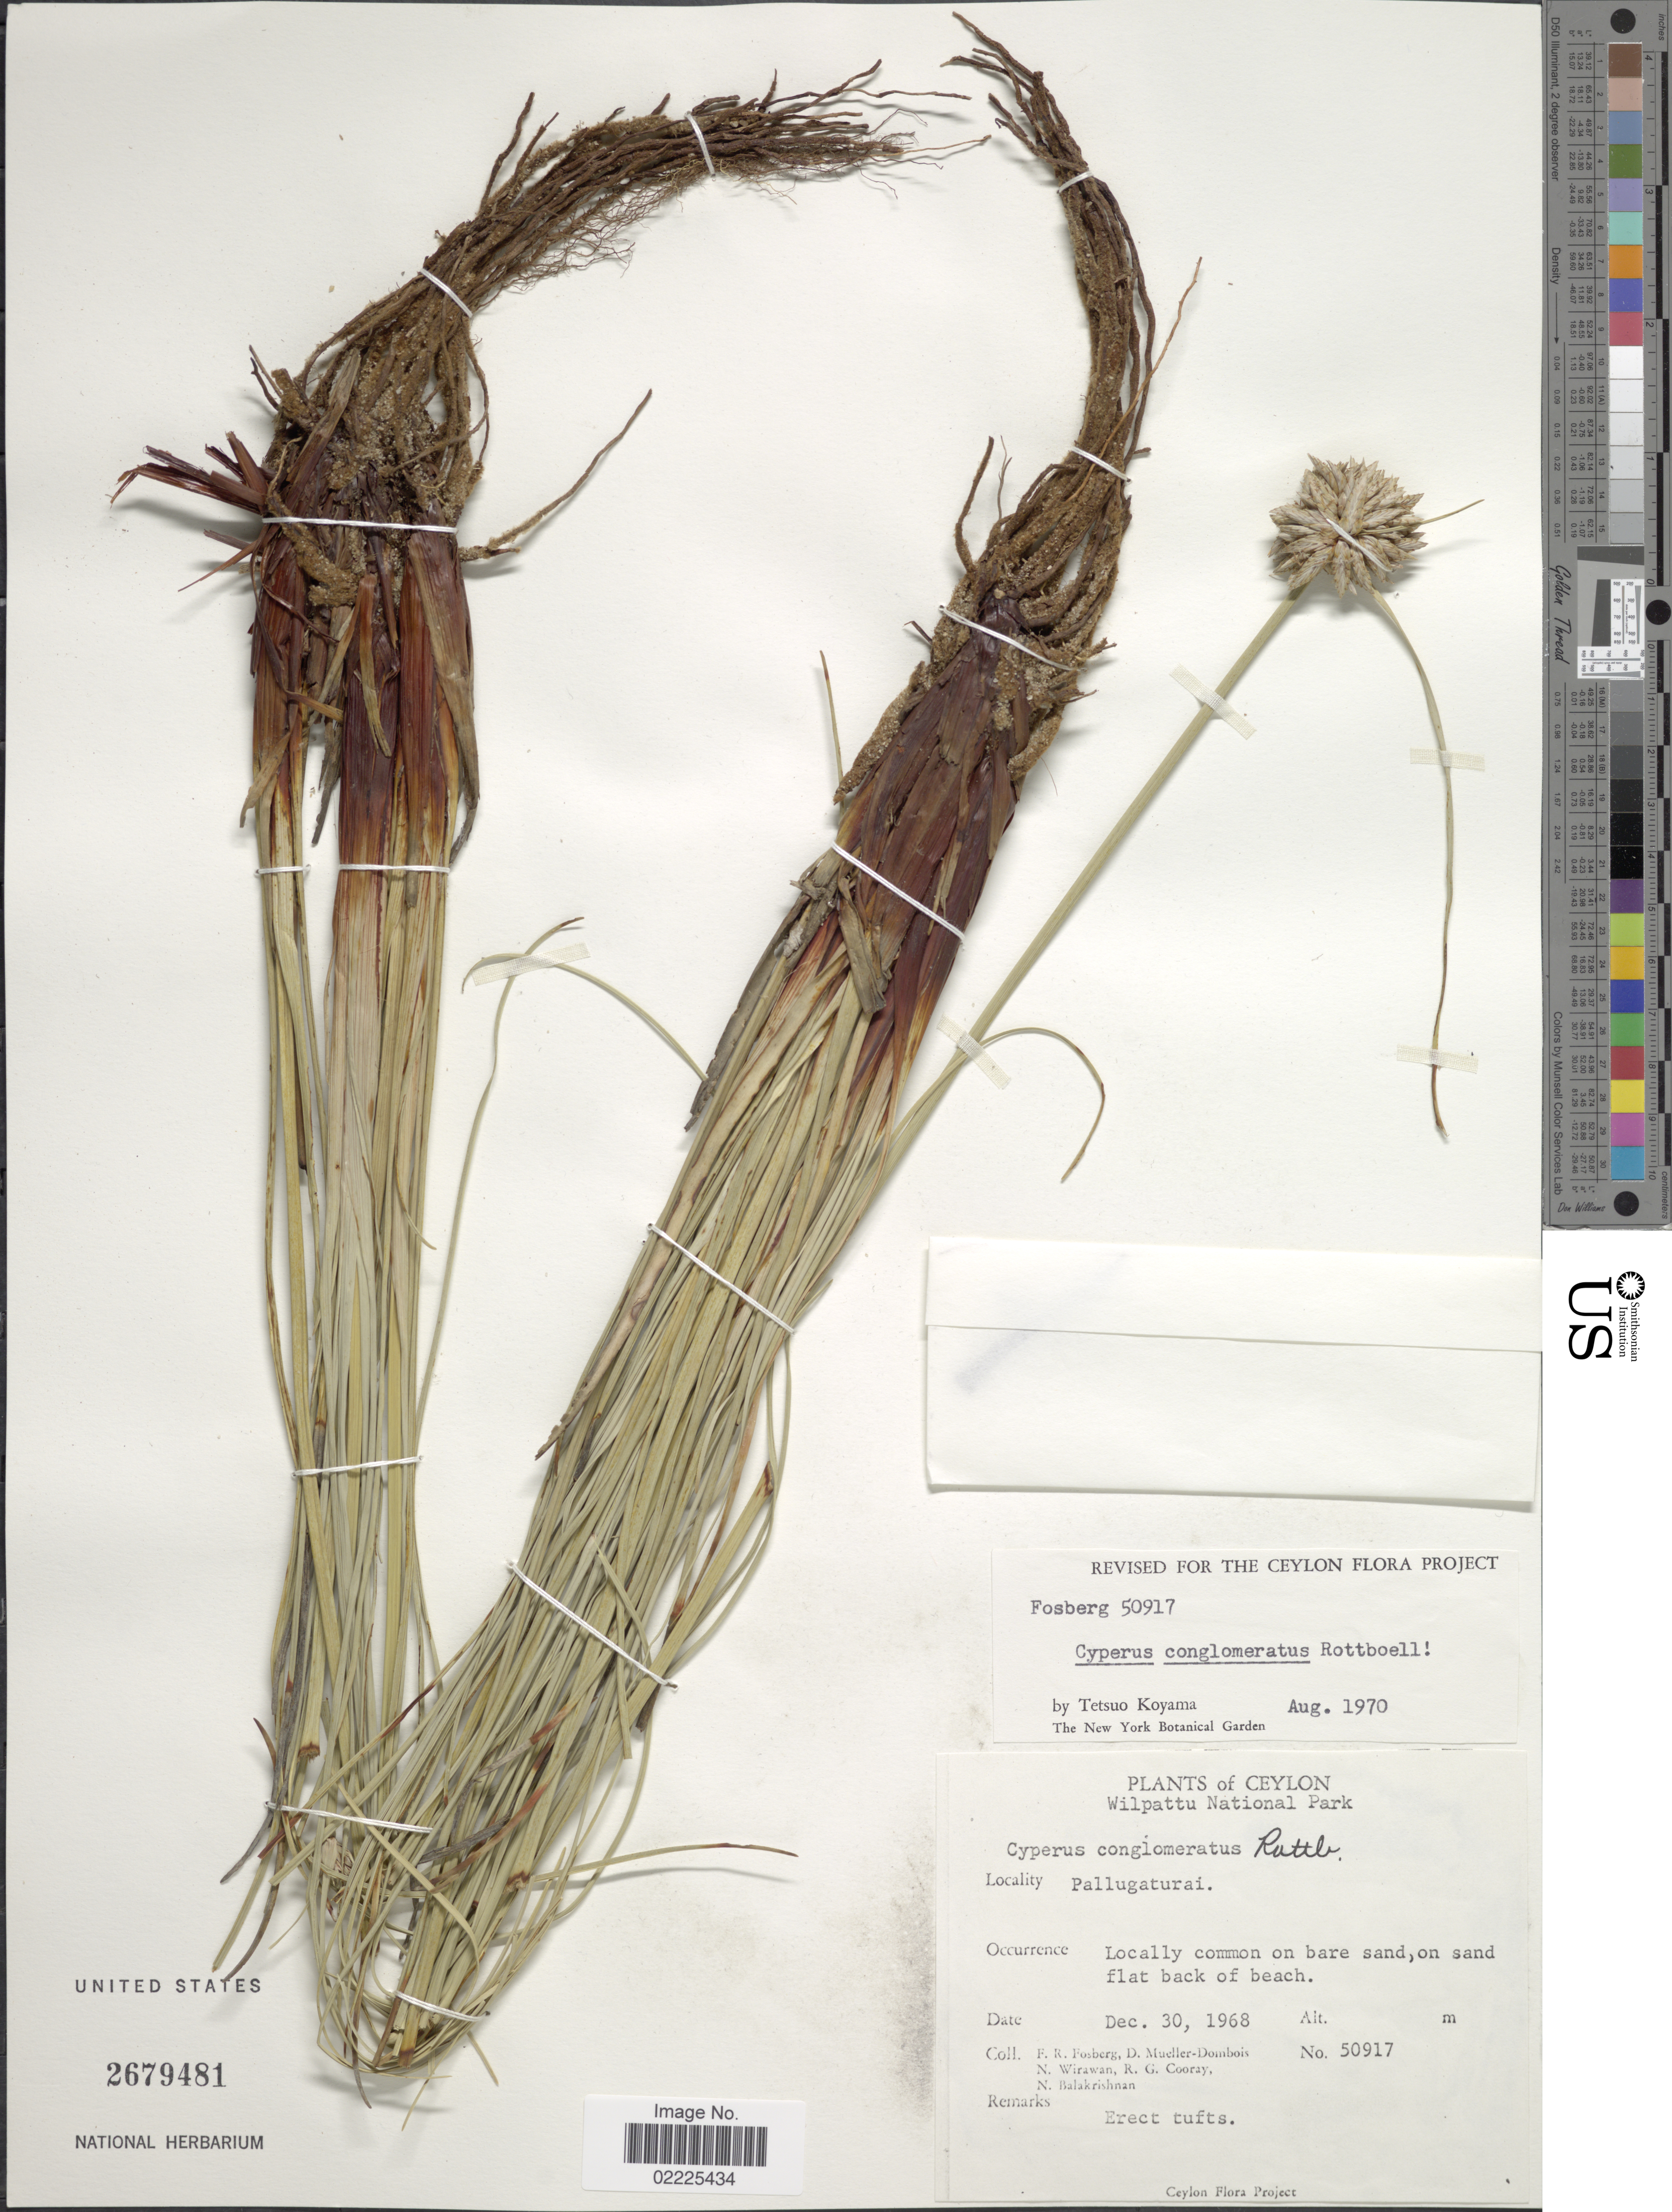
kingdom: Plantae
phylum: Tracheophyta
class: Liliopsida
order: Poales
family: Cyperaceae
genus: Cyperus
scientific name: Cyperus conglomeratus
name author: Rottb.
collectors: F. R. Fosberg, D. Mueller-Dombois, N. Wirawan, R. Cooray & N. Balakrishnan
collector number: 50917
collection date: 1968-12-30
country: Sri Lanka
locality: Ceylon, Wilpattu National Park, Pallugaturai, Locally common on bare sand, on sand flat back of beach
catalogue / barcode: US 2679481